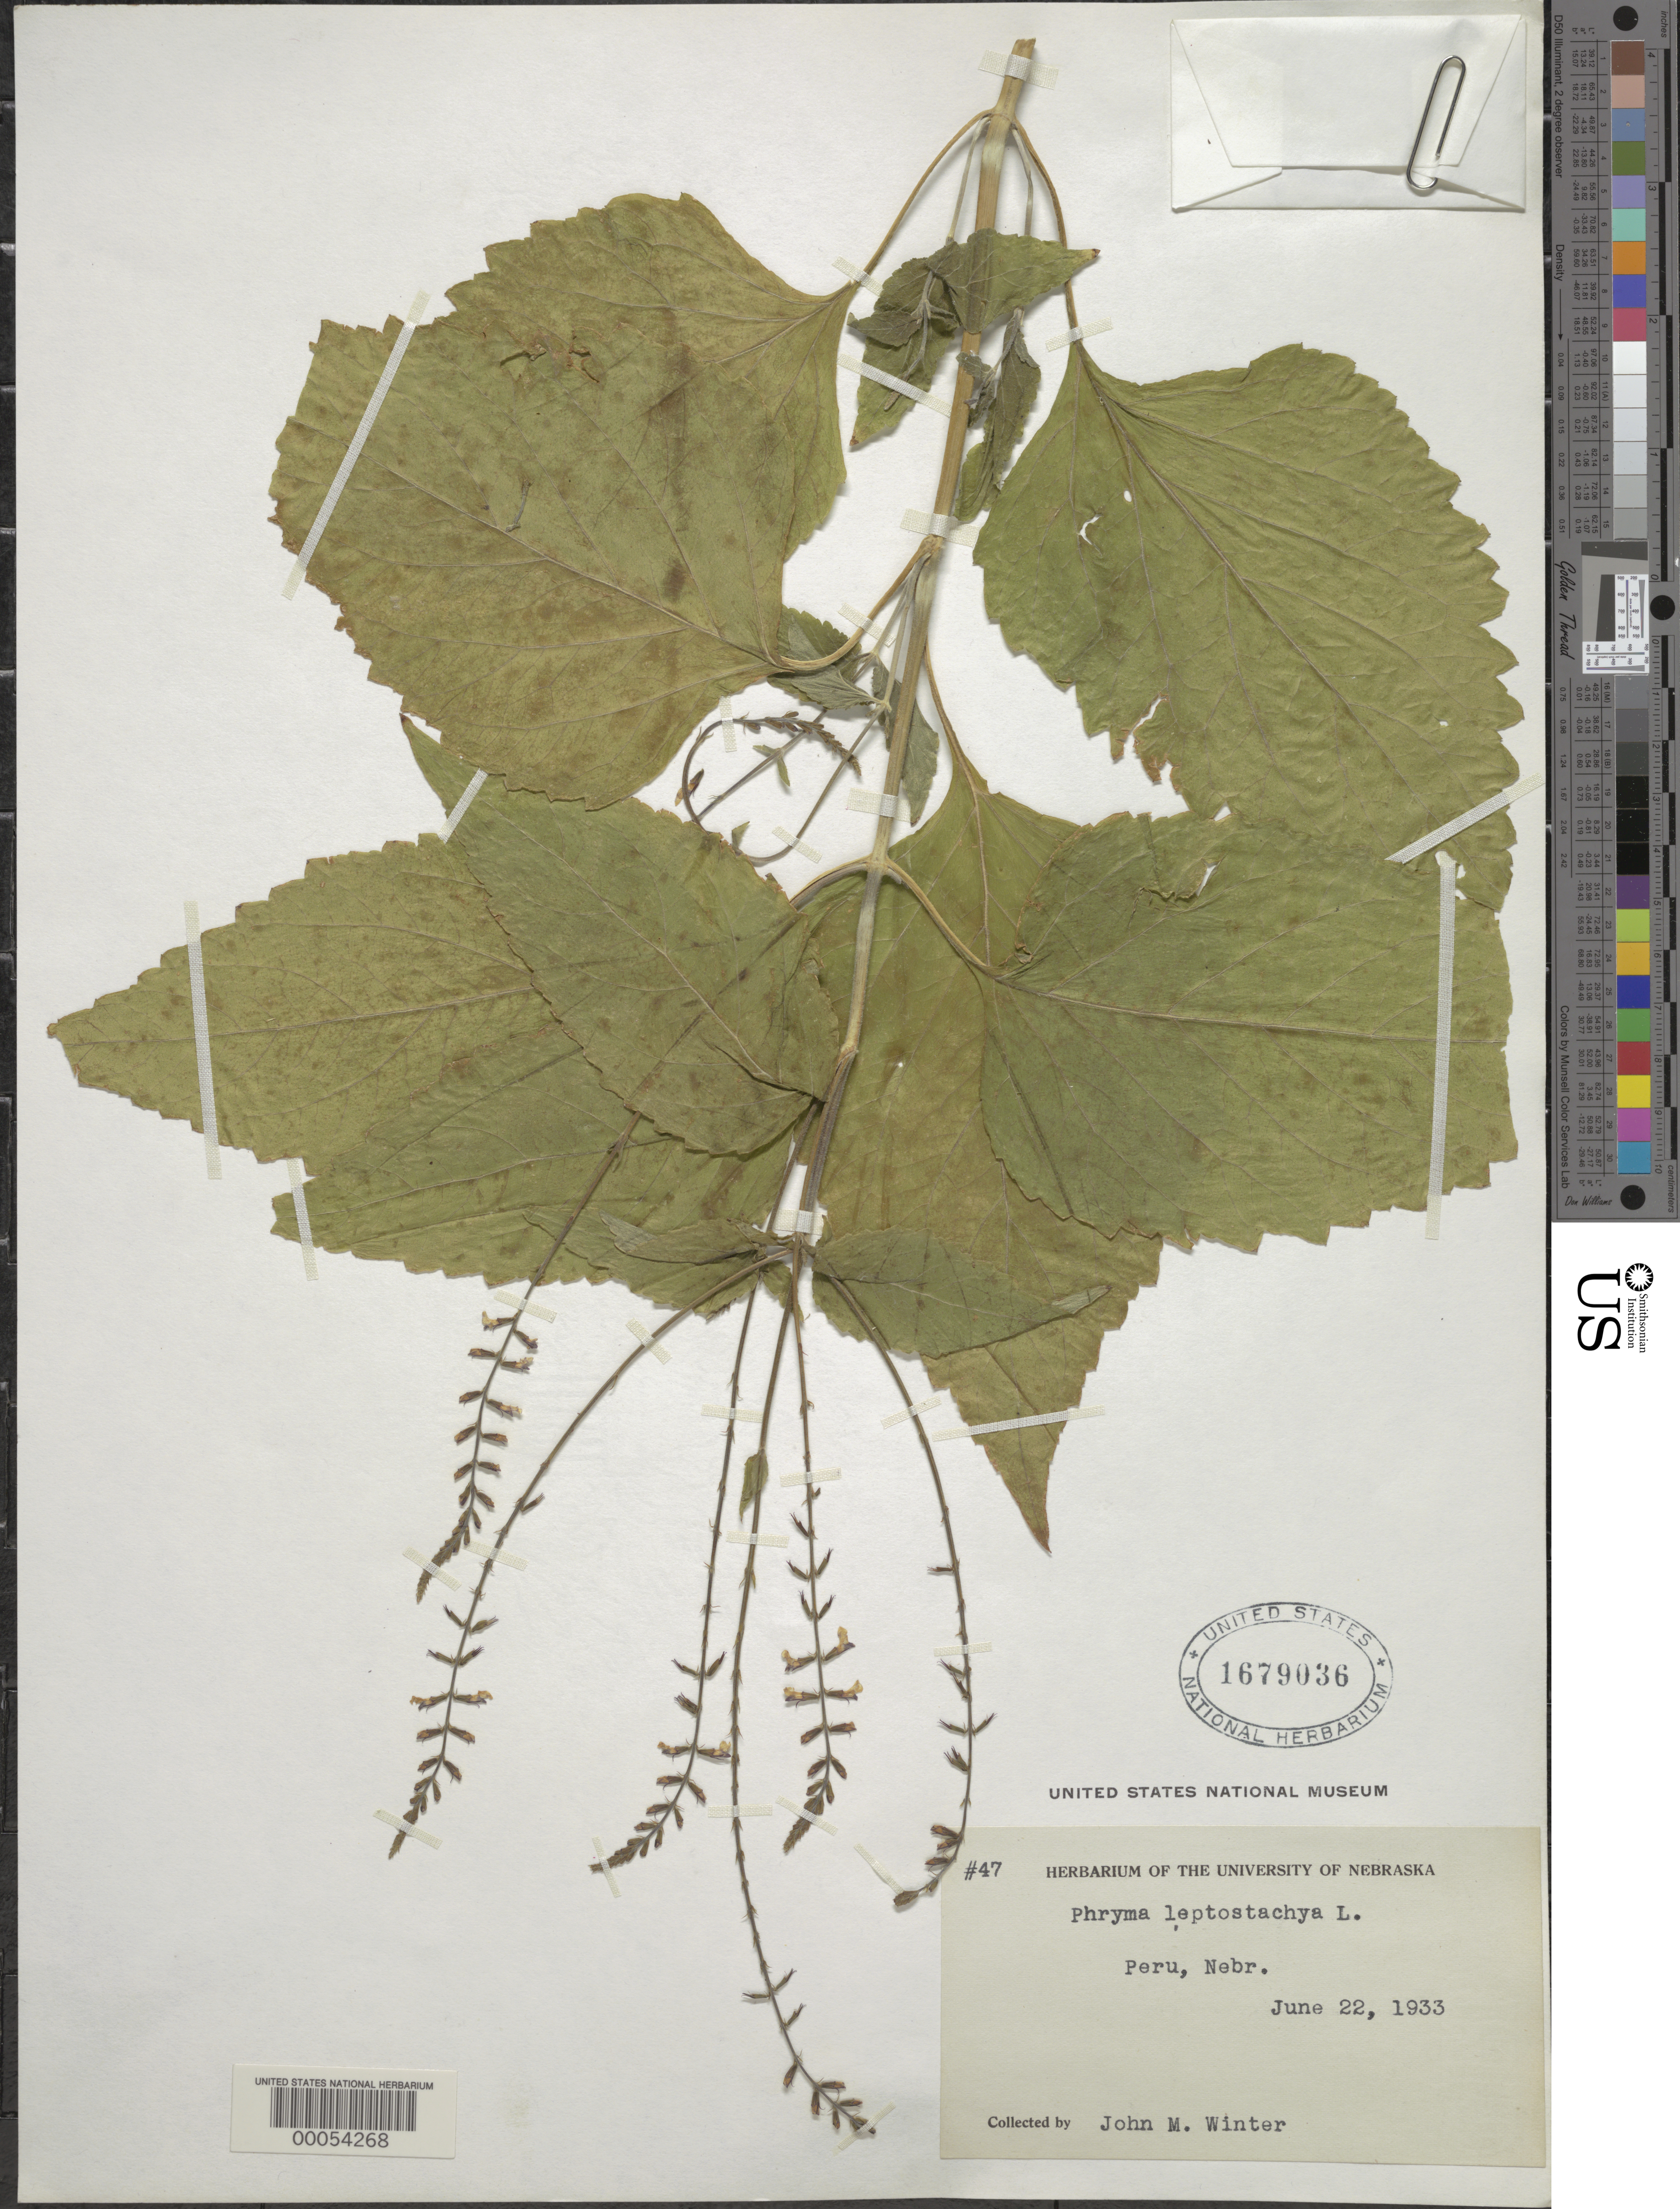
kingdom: Plantae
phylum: Tracheophyta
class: Magnoliopsida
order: Lamiales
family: Phrymaceae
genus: Phryma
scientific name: Phryma leptostachya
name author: L.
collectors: J. M. Winter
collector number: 47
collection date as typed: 22 Jun 1933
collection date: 1933-06-22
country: United States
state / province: Nebraska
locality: Peru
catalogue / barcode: US 1679036